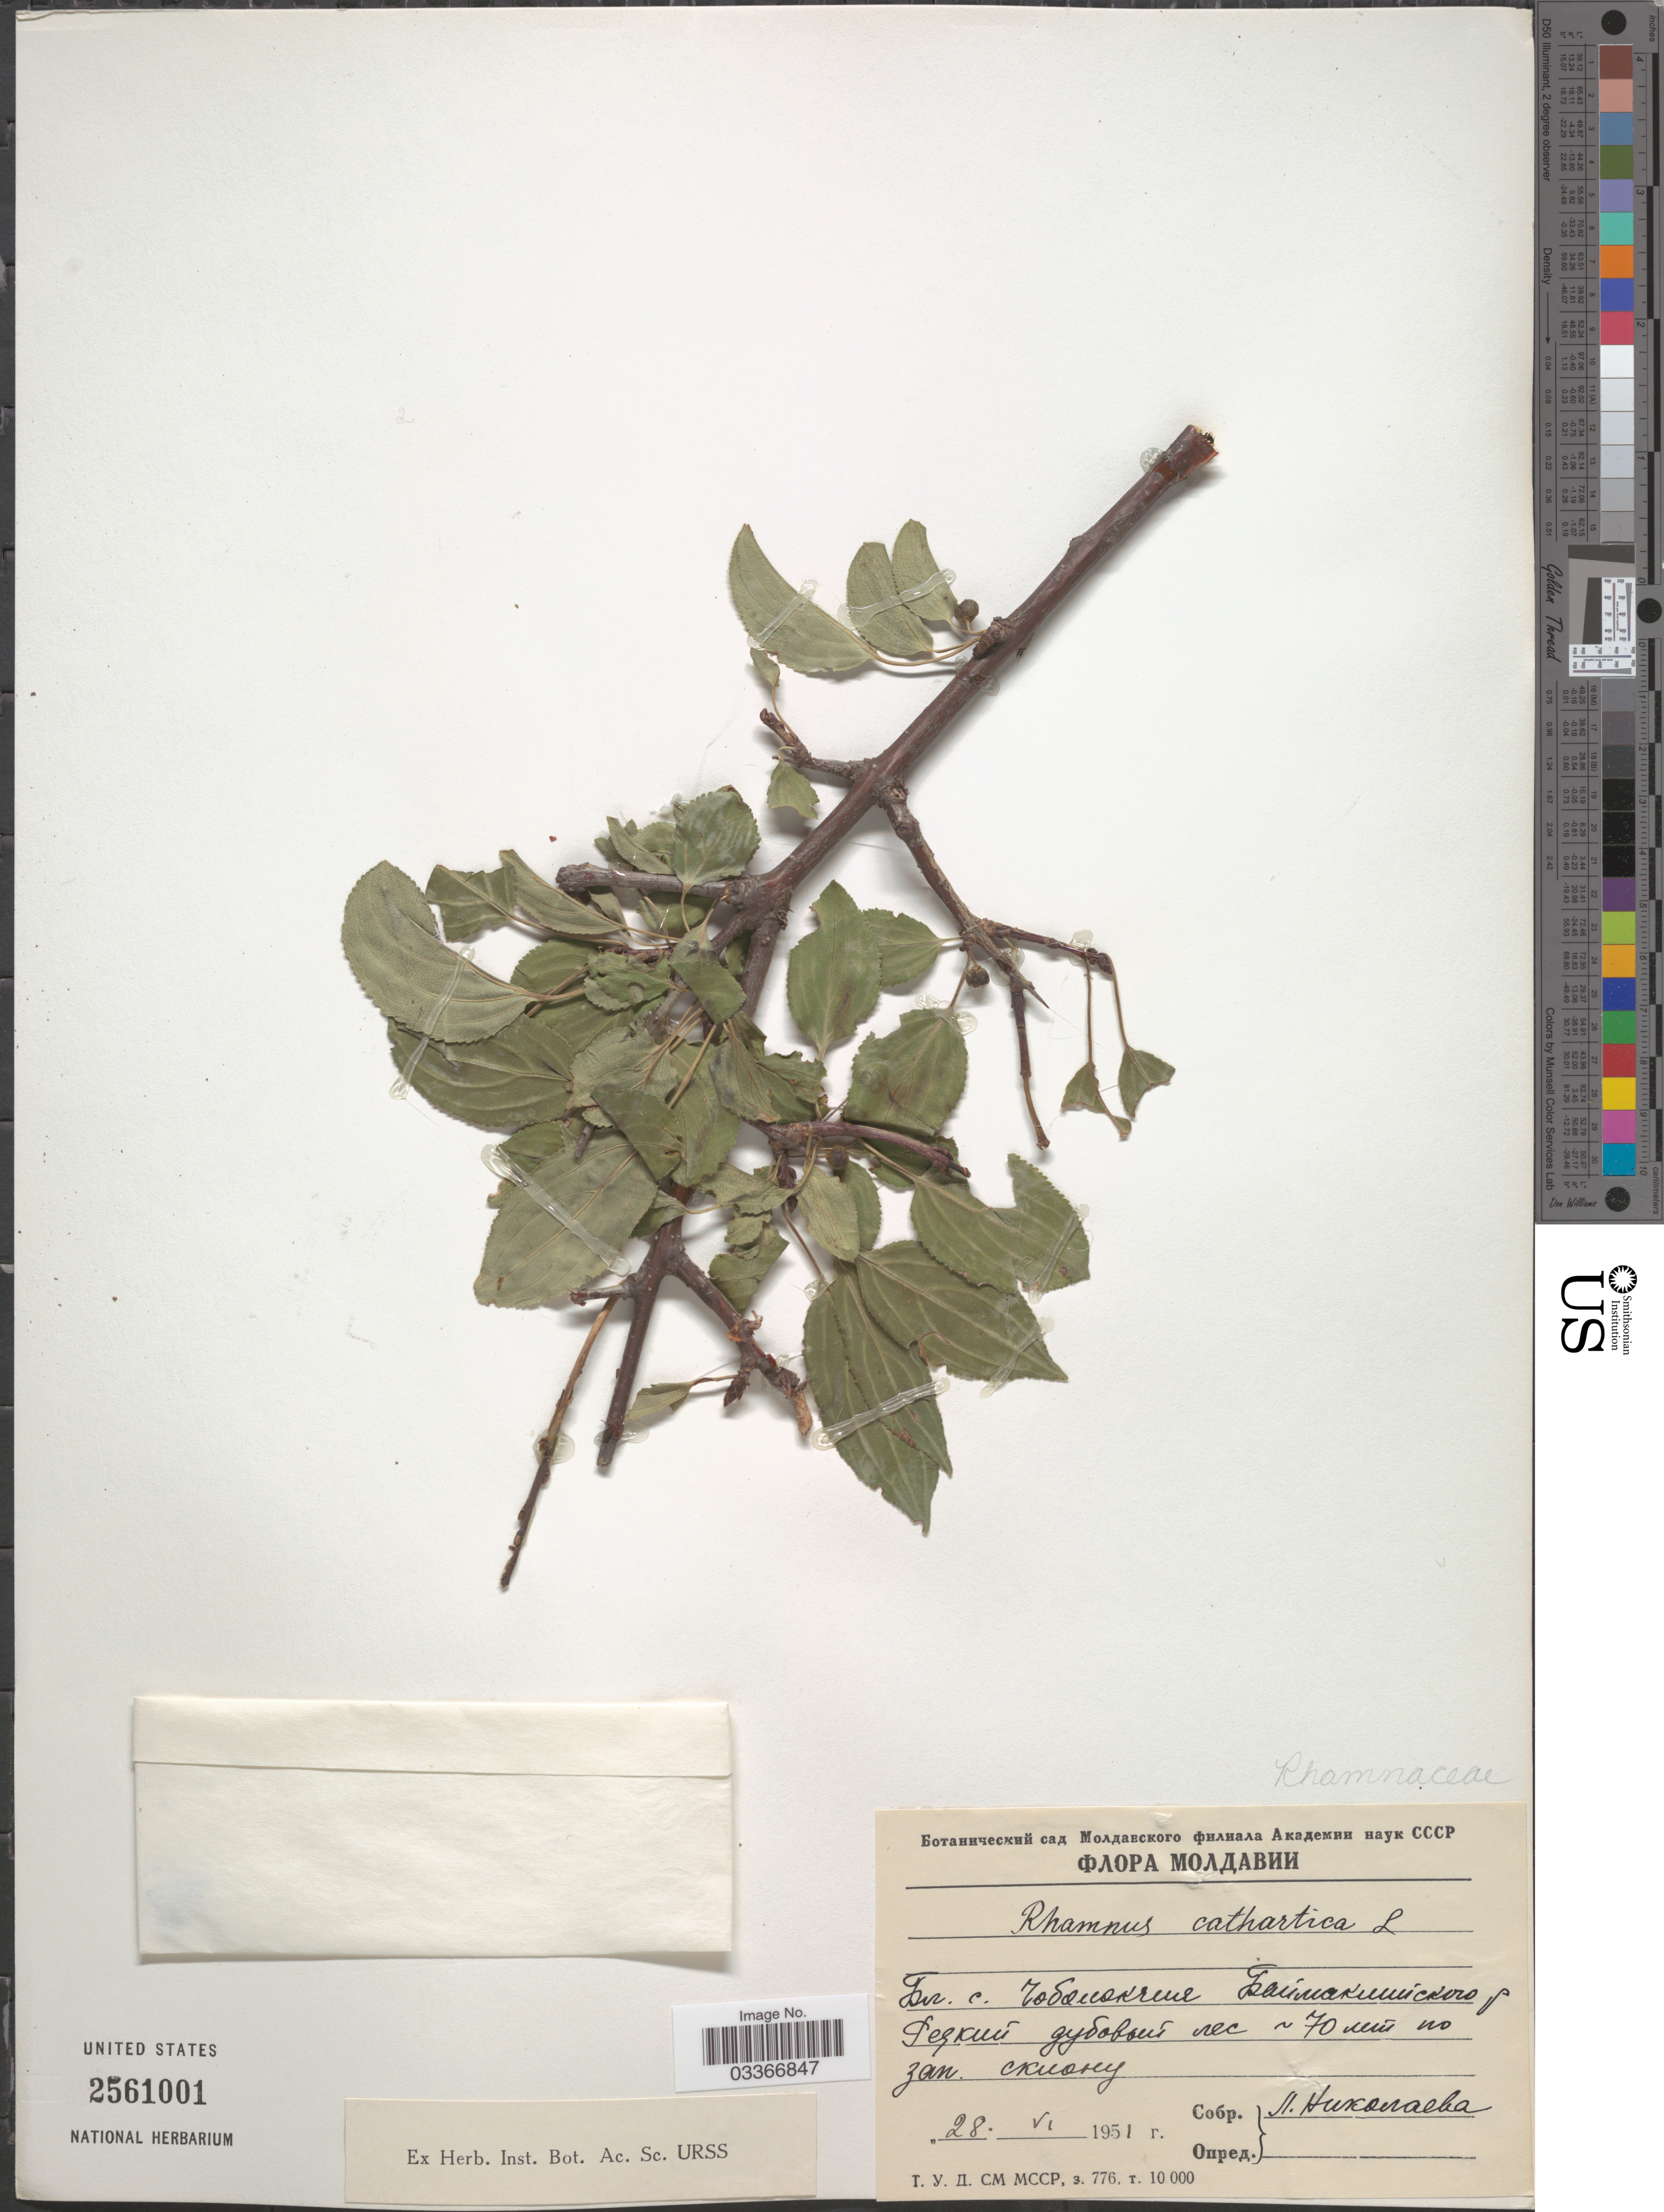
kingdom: Plantae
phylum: Tracheophyta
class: Magnoliopsida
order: Rosales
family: Rhamnaceae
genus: Rhamnus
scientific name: Rhamnus cathartica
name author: L.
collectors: L. Nikolaeva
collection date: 1951-06-28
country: Moldova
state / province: Cantemir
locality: Village Ciobalaccia.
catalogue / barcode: US 2561001